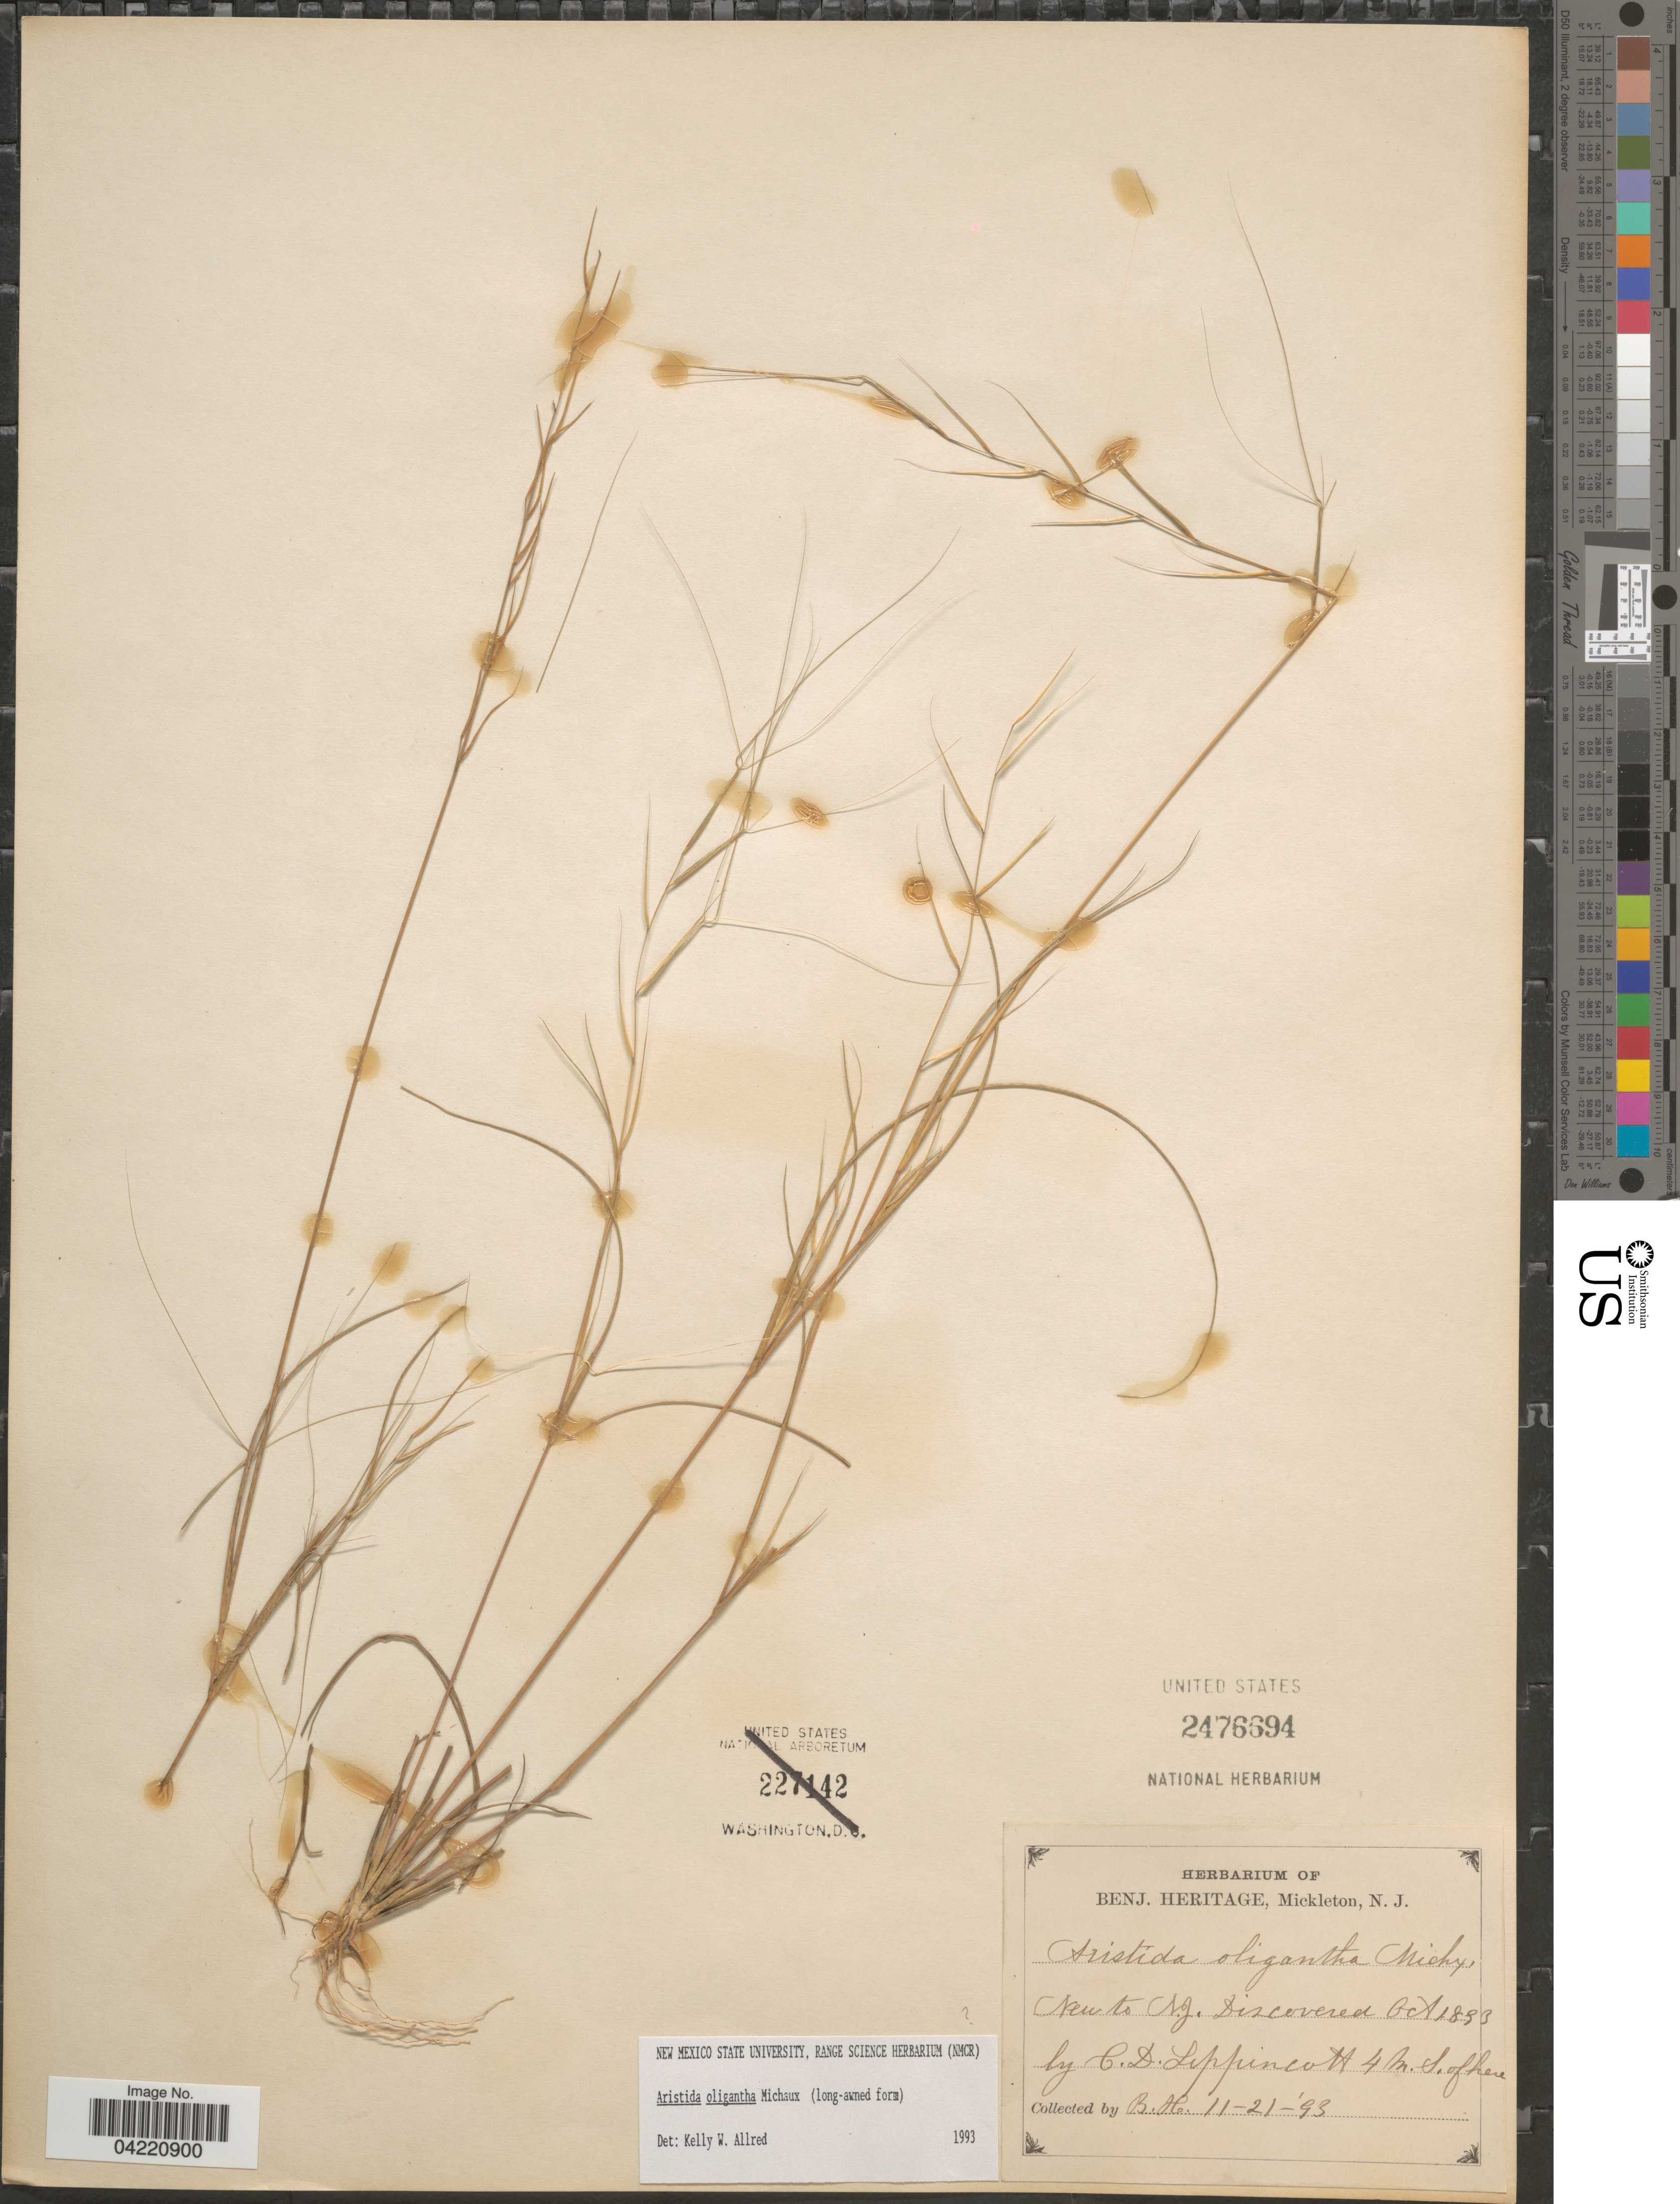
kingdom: Plantae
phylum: Tracheophyta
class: Liliopsida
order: Poales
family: Poaceae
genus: Aristida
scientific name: Aristida oligantha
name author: Michx.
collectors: Benj. Heritage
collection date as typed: Transcribed d/m/y: 21/11/93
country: United States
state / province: New Jersey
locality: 4 m. S. of here.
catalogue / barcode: US 2476694